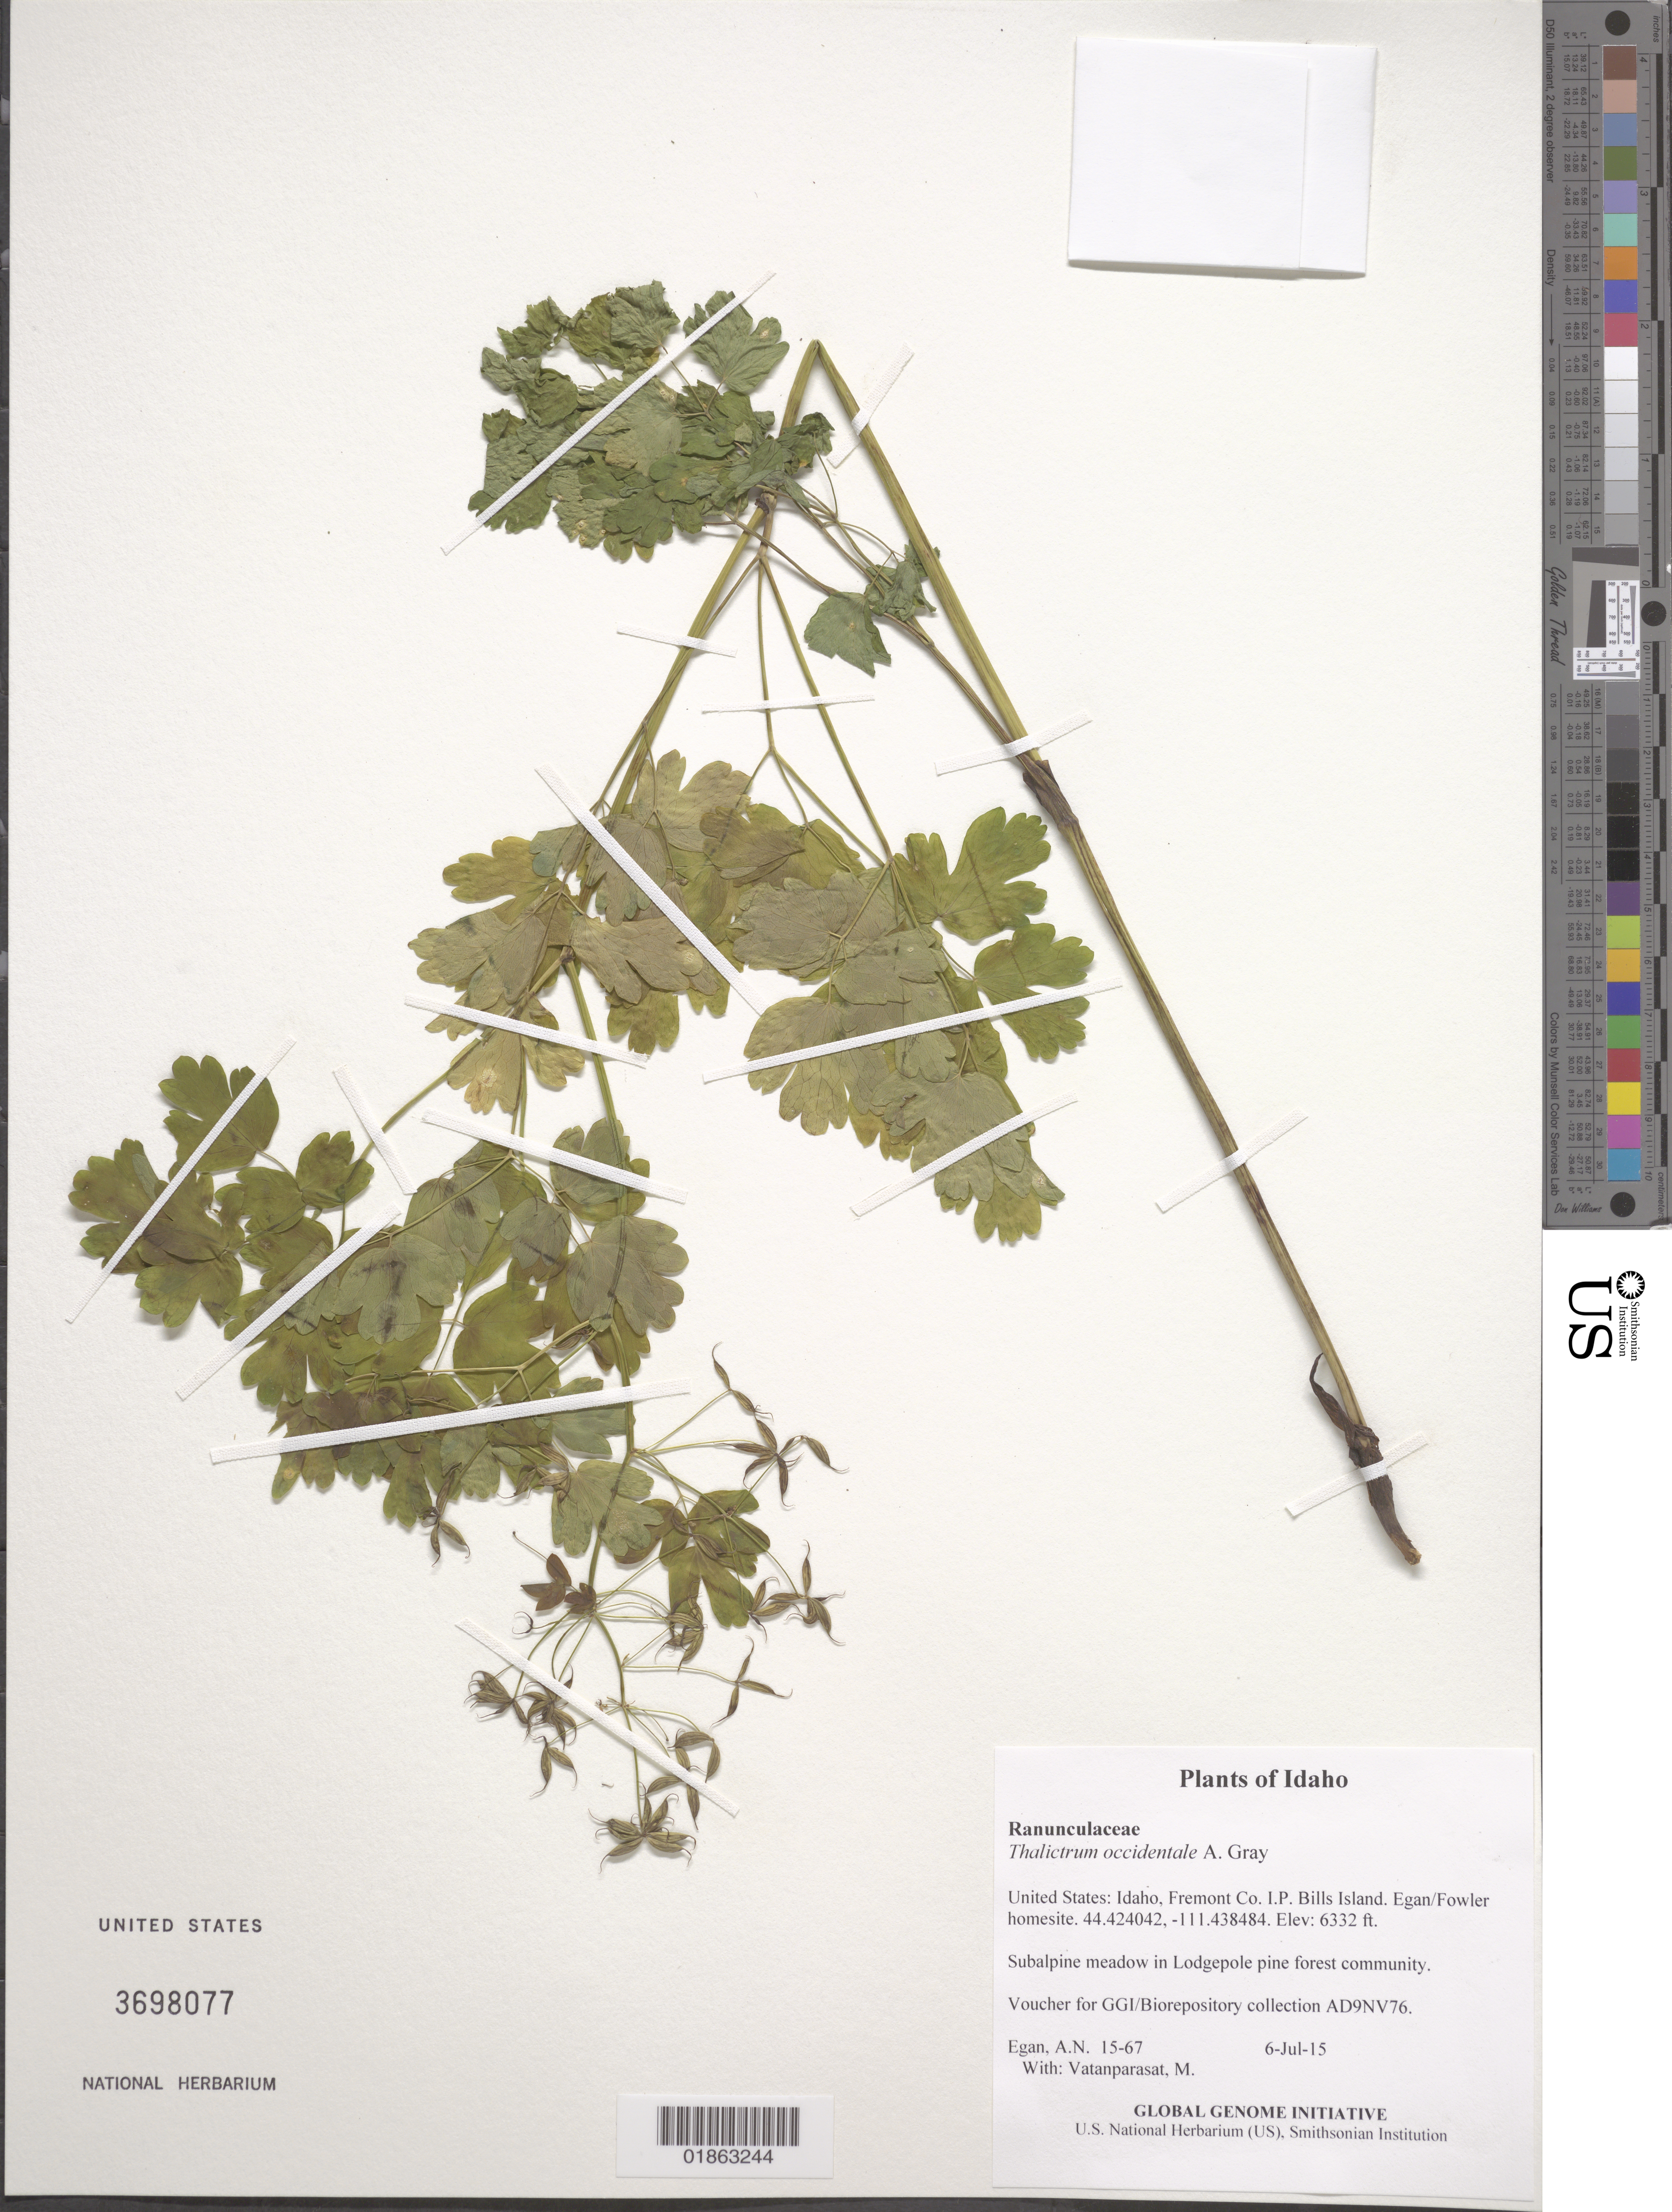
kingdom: Plantae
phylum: Tracheophyta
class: Magnoliopsida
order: Ranunculales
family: Ranunculaceae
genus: Thalictrum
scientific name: Thalictrum occidentale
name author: A. Gray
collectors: A. N. Egan & M. Vatanparasat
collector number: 15-67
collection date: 2015-07-06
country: United States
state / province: Idaho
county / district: Fremont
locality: I.P. Bills Island. Egan/Fowler homesite.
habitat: Subalpine meadow in Lodgepole pine forest community.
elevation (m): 1930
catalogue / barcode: US 3698077